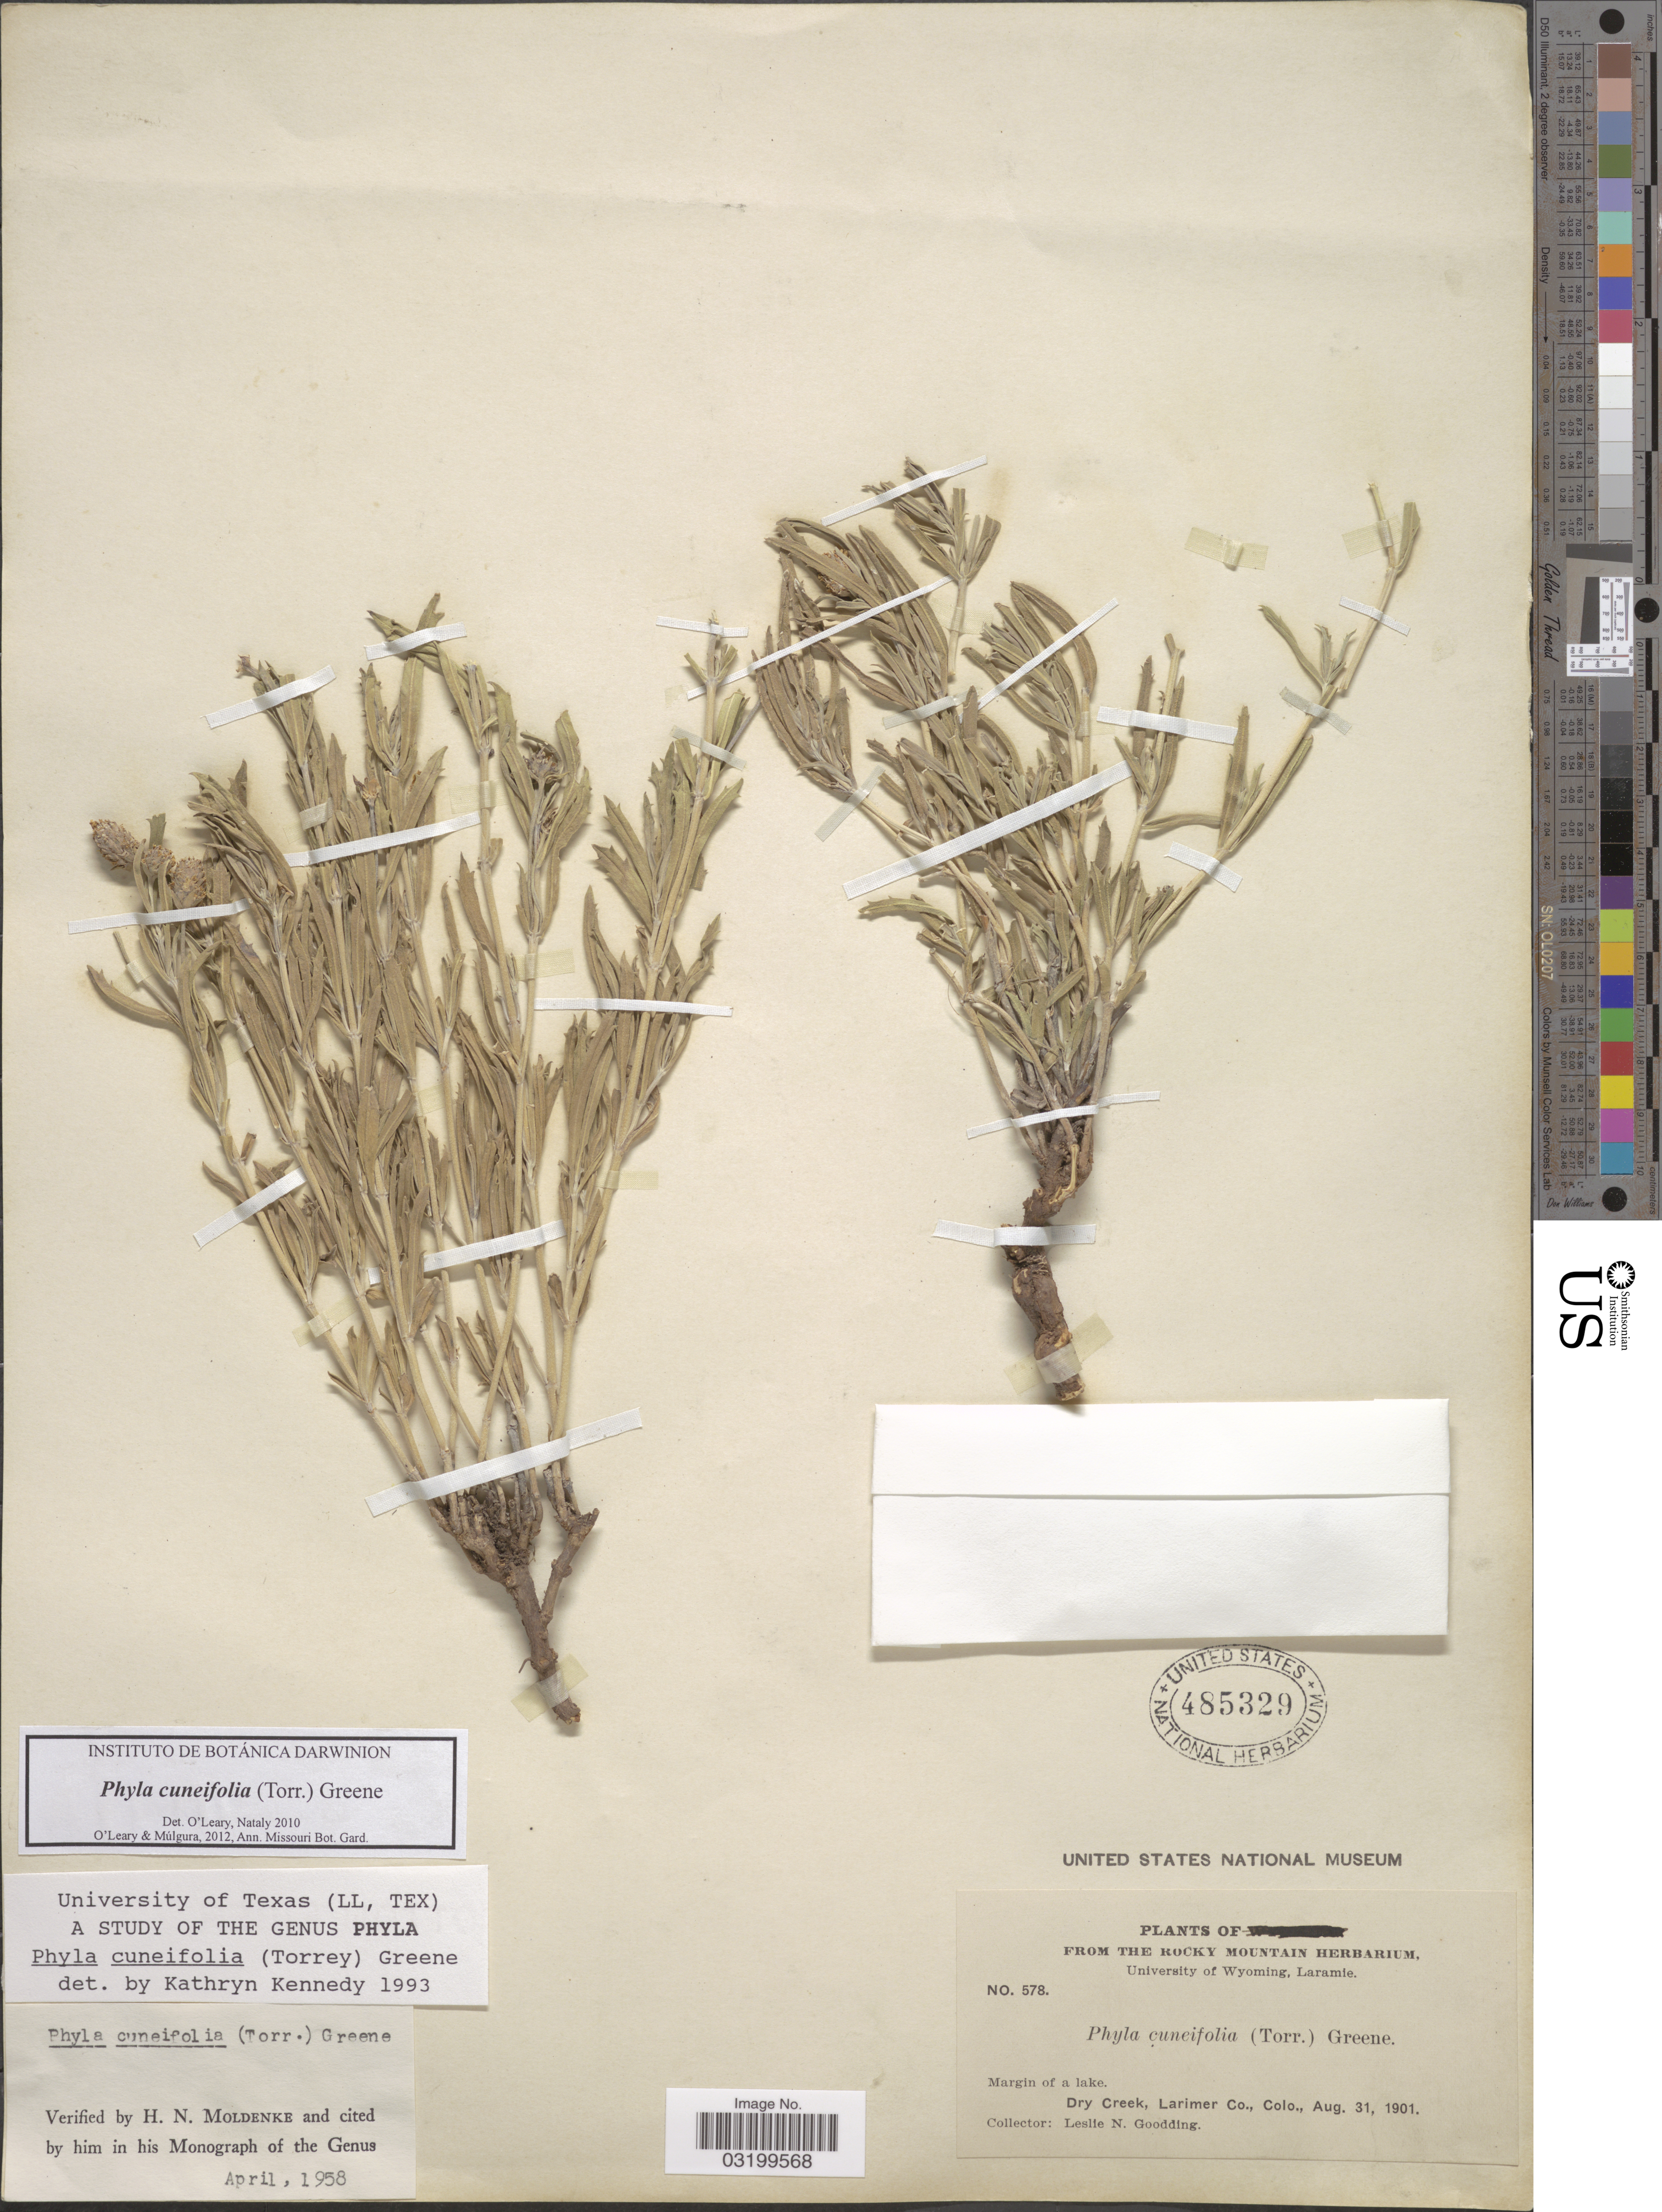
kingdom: Plantae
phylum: Tracheophyta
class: Magnoliopsida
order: Lamiales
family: Verbenaceae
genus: Phyla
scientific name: Phyla cuneifolia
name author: (Torr.) Greene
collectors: L. N. Goodding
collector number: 578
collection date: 1901-08-31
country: United States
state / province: Colorado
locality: Margin of a lake. Dry Creek, Larimer Co.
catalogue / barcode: US 485329